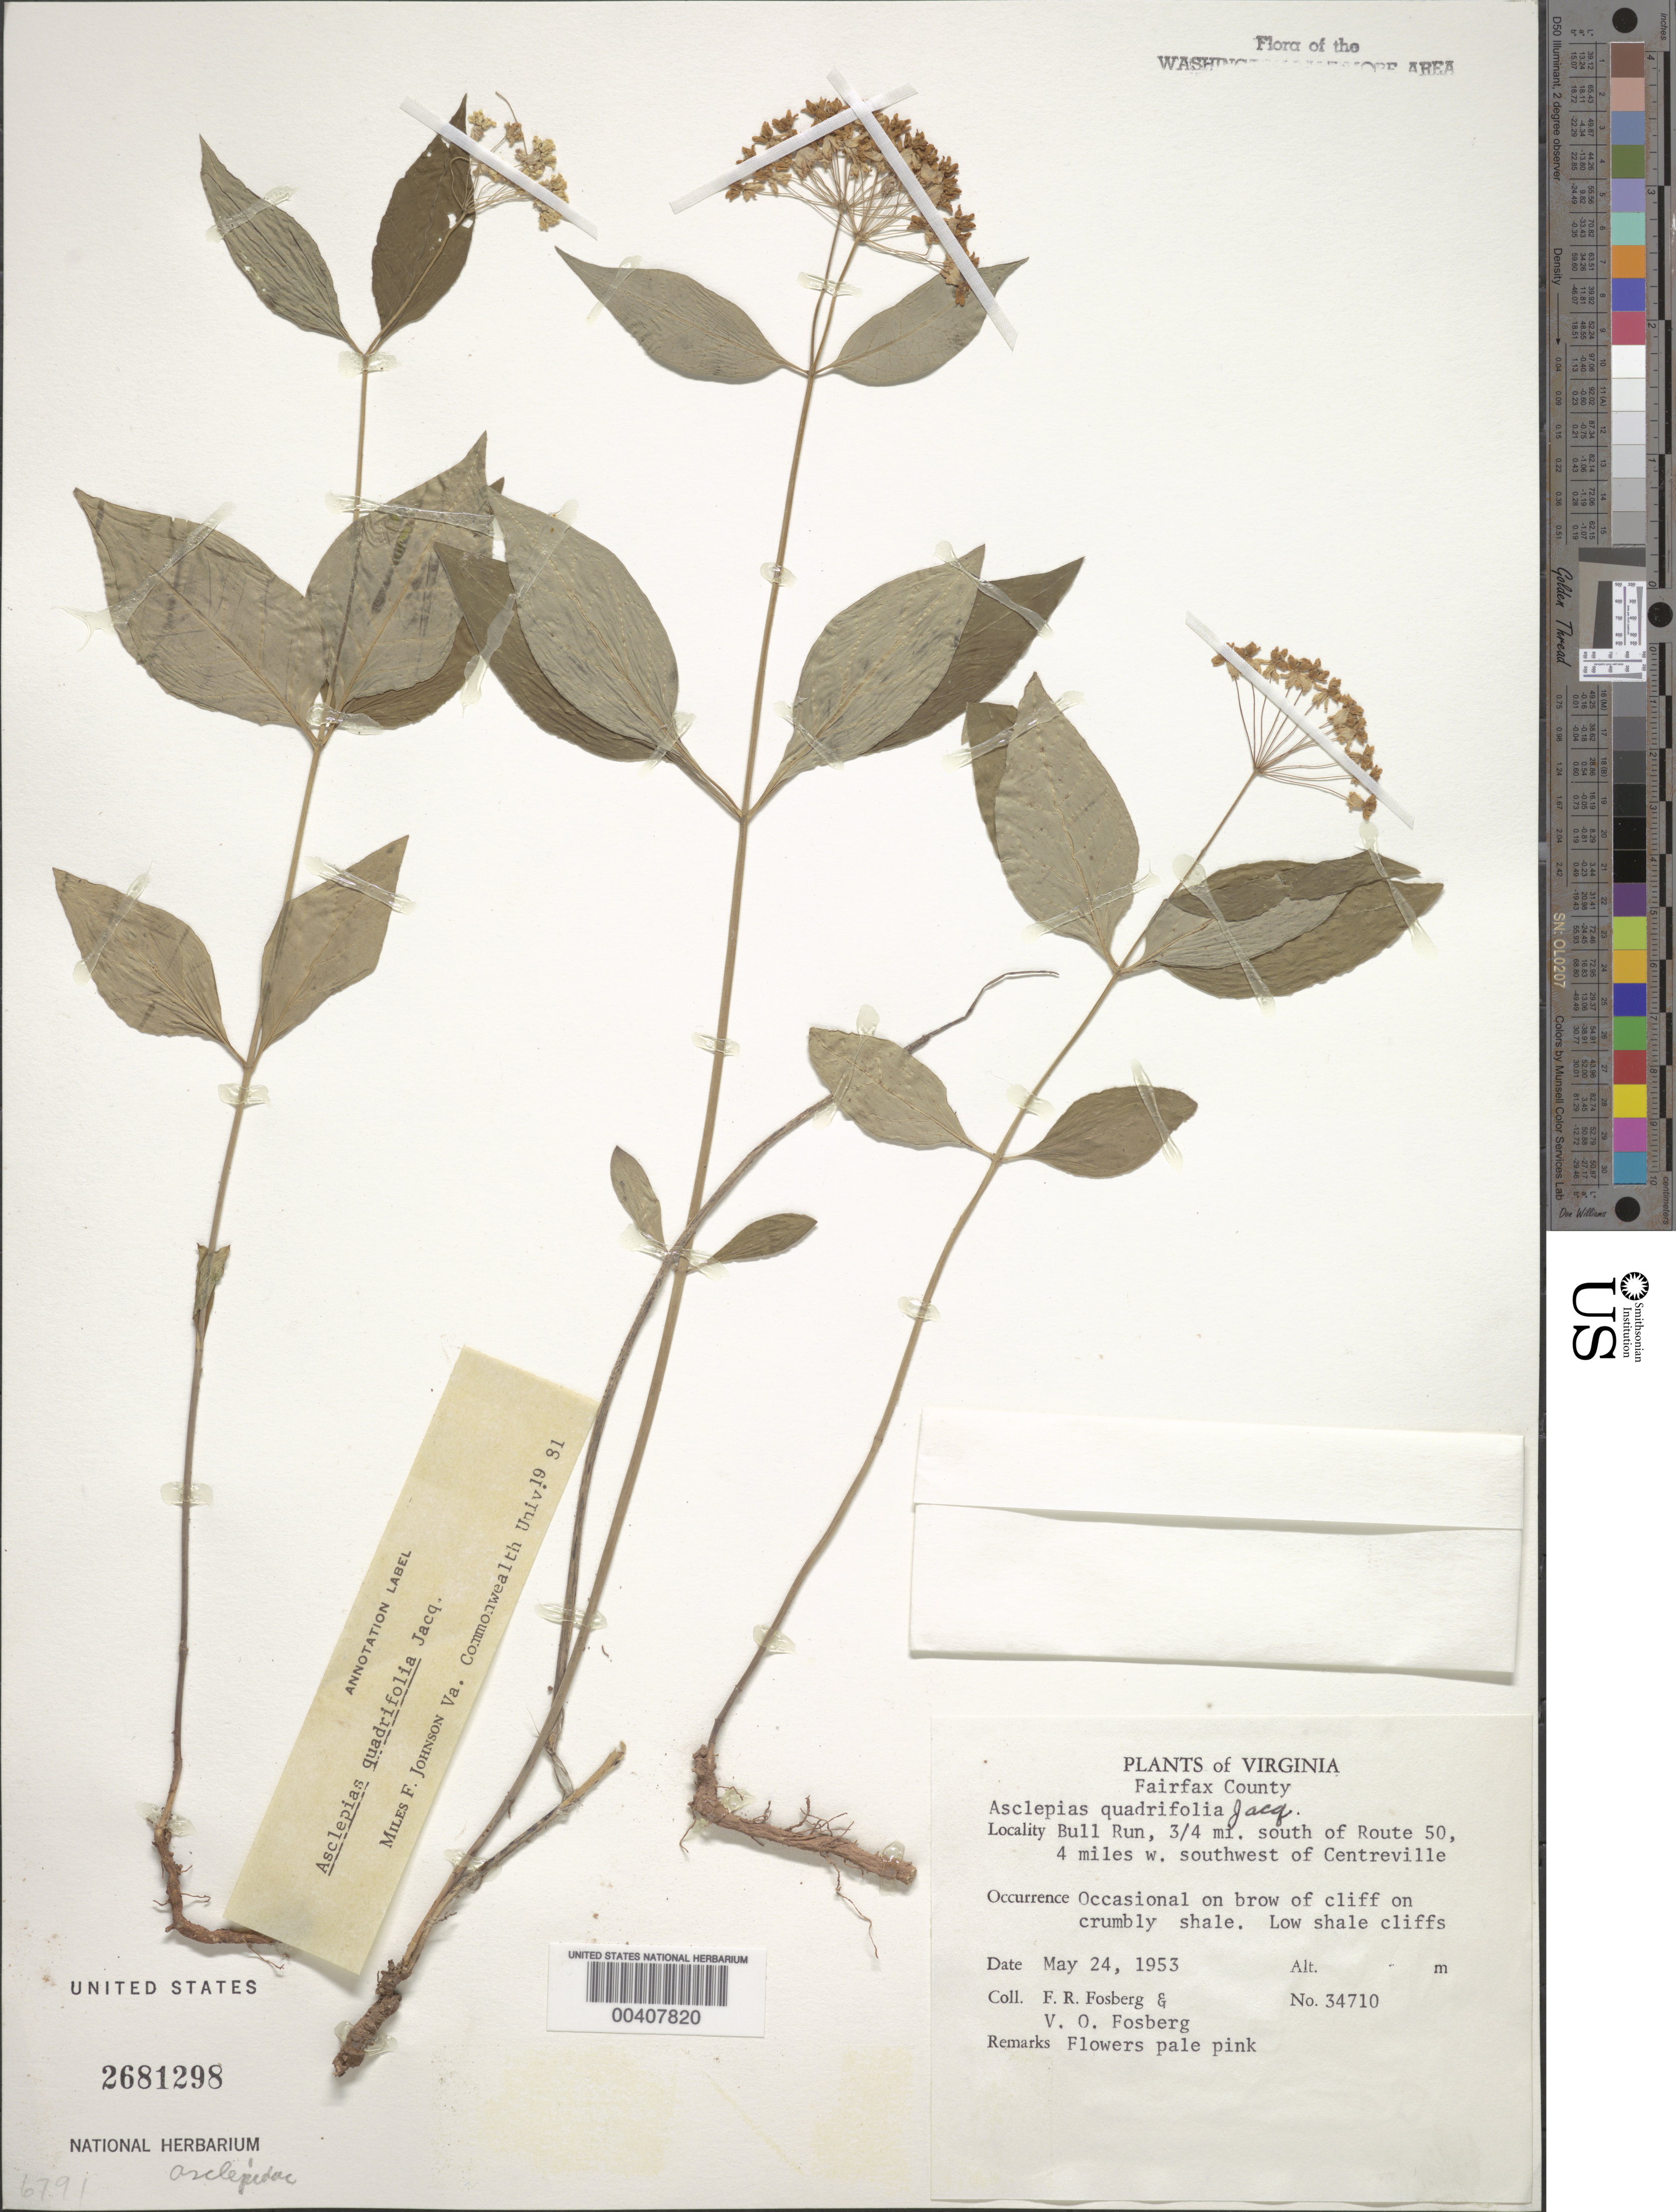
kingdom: Plantae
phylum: Tracheophyta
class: Magnoliopsida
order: Gentianales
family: Apocynaceae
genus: Asclepias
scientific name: Asclepias quadrifolia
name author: Jacq.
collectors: F. R. Fosberg & V. O. Fosberg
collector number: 34710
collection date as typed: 24 May 1953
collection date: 1953-05-24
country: United States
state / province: Virginia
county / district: Fairfax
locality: Bull Run south of Route 50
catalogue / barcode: US 2681298